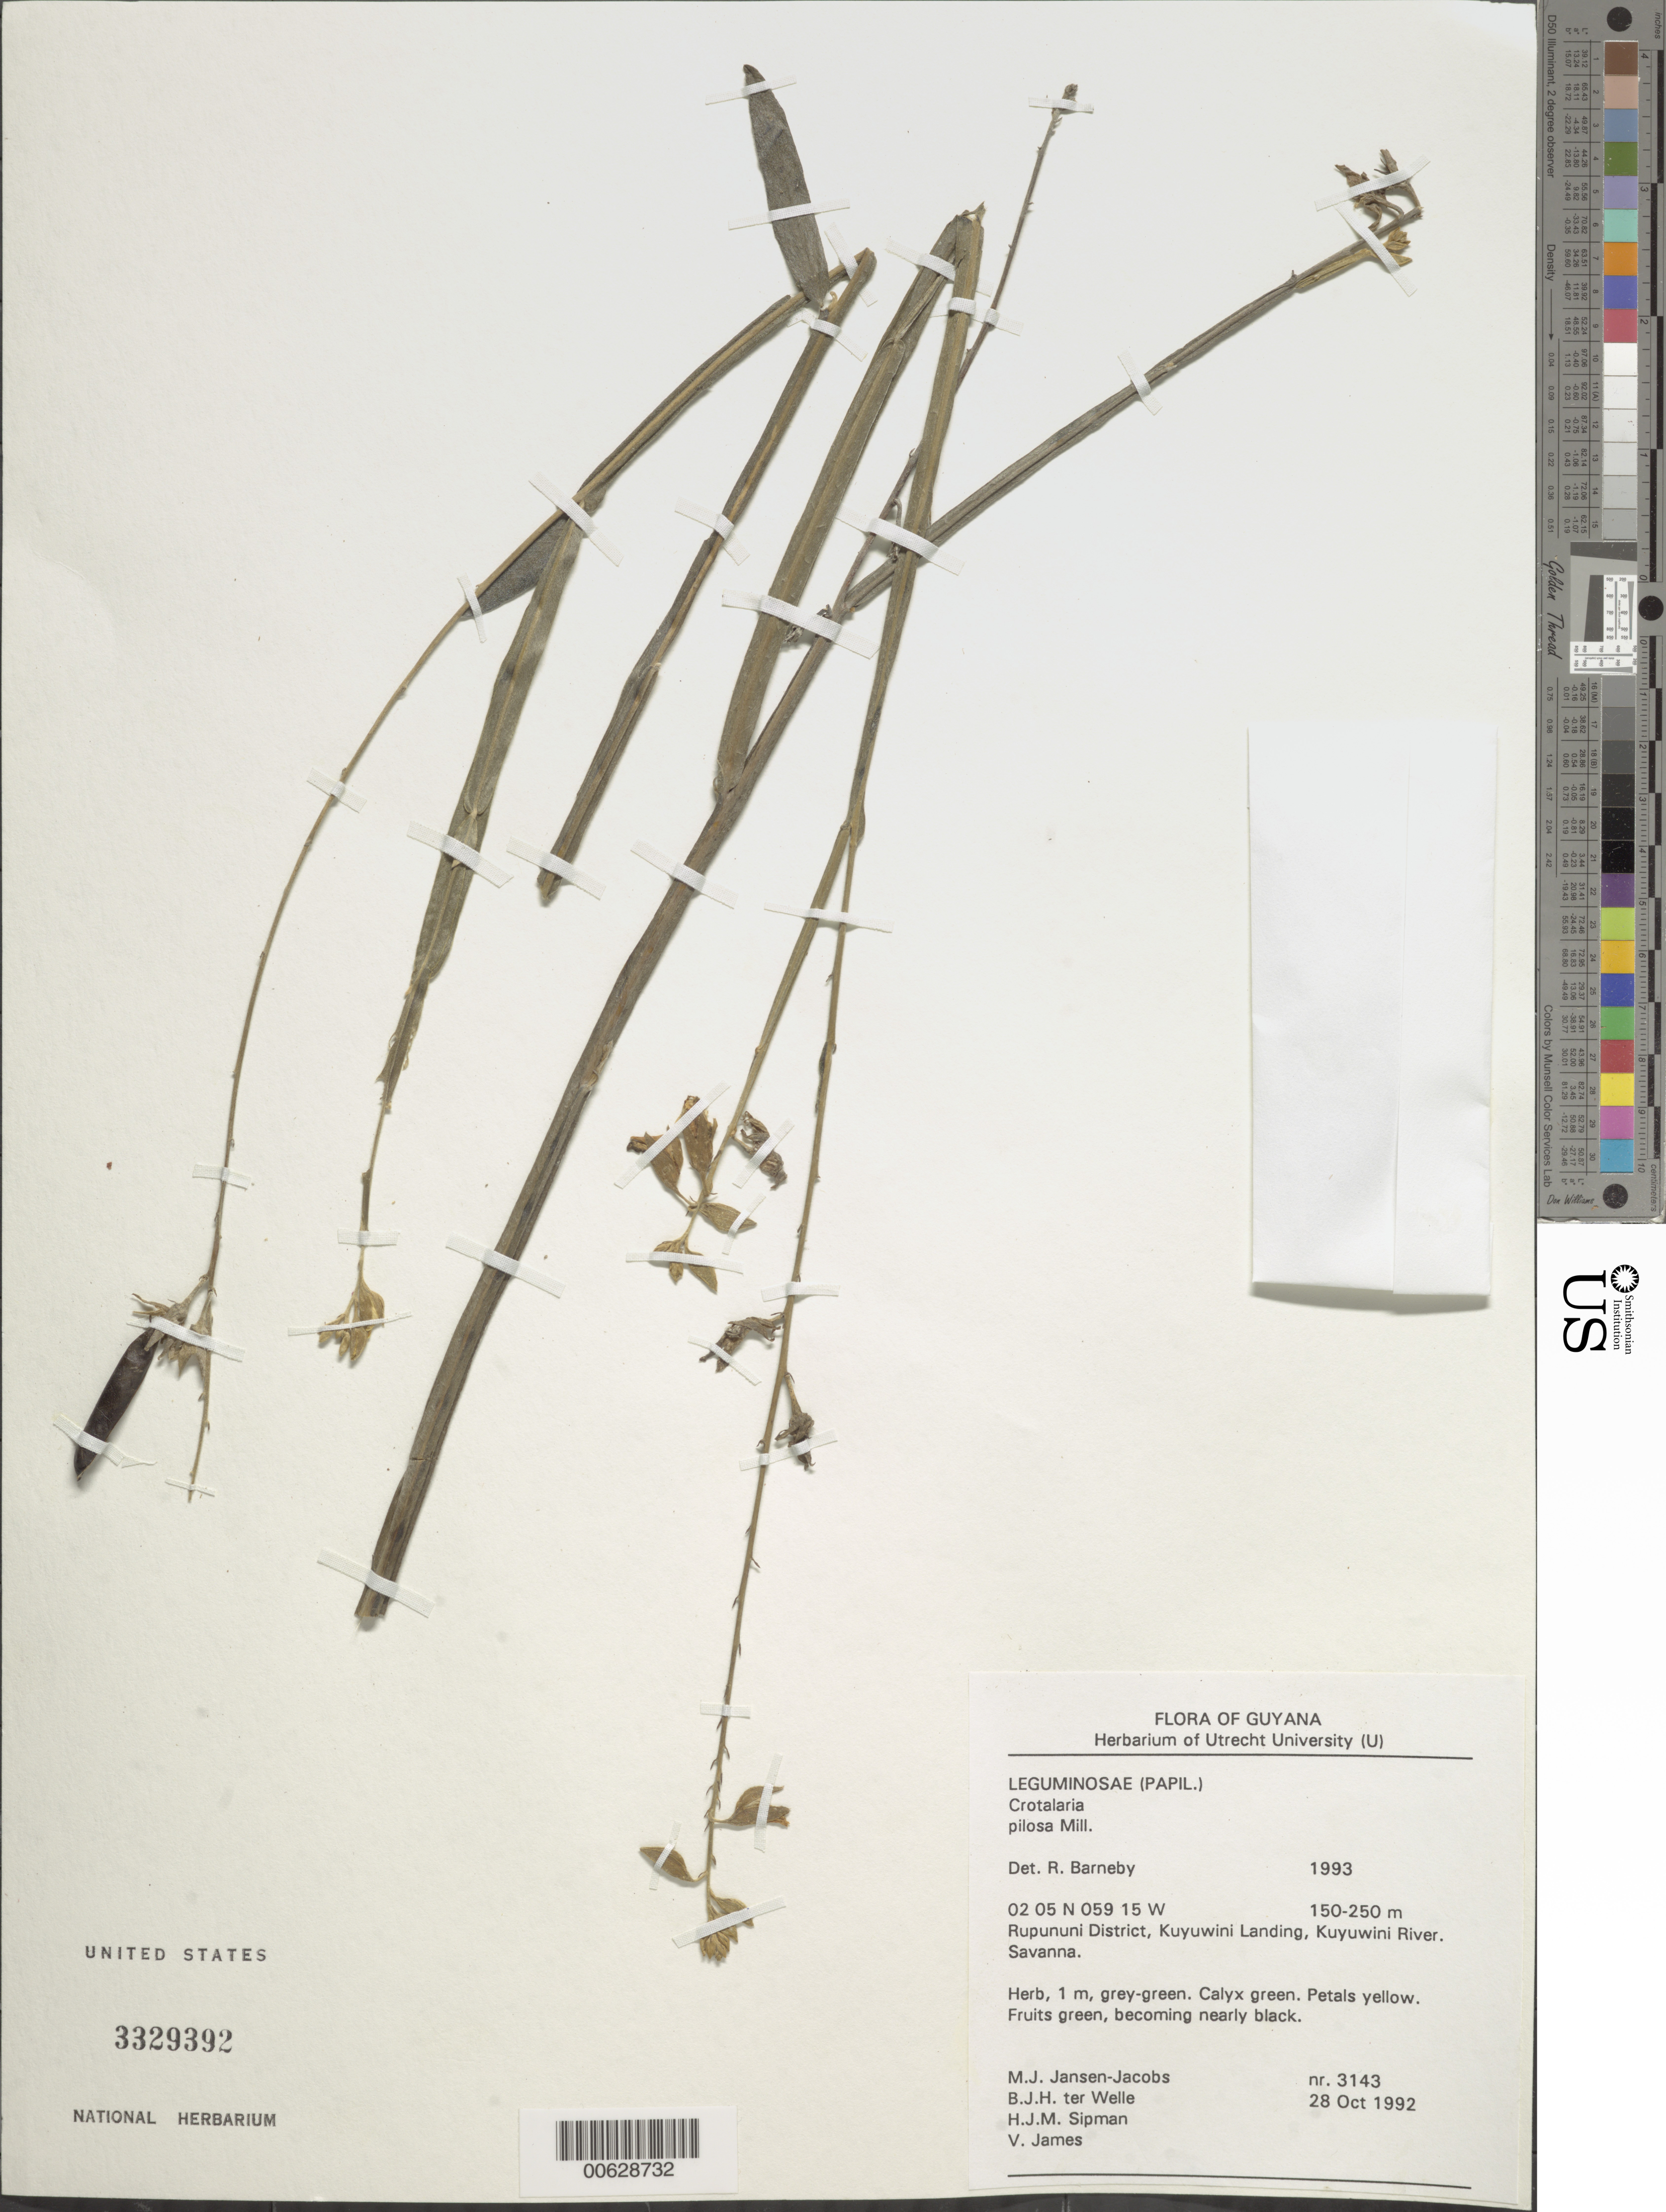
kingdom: Plantae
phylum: Tracheophyta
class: Magnoliopsida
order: Fabales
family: Fabaceae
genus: Crotalaria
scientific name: Crotalaria pilosa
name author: Mill.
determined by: Barneby, Rupert C., (NY)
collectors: M. J. Jansen-Jacobs, B. Welle, H. J. M. Sipman & V. James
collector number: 3143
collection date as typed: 28-Oct-92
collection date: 1992-10-28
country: Guyana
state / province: U. Takutu-U. Essequibo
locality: Kuyuwini Landing, Kuyuwini River, Rupununi District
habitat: Savanna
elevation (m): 150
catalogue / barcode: US 3329392